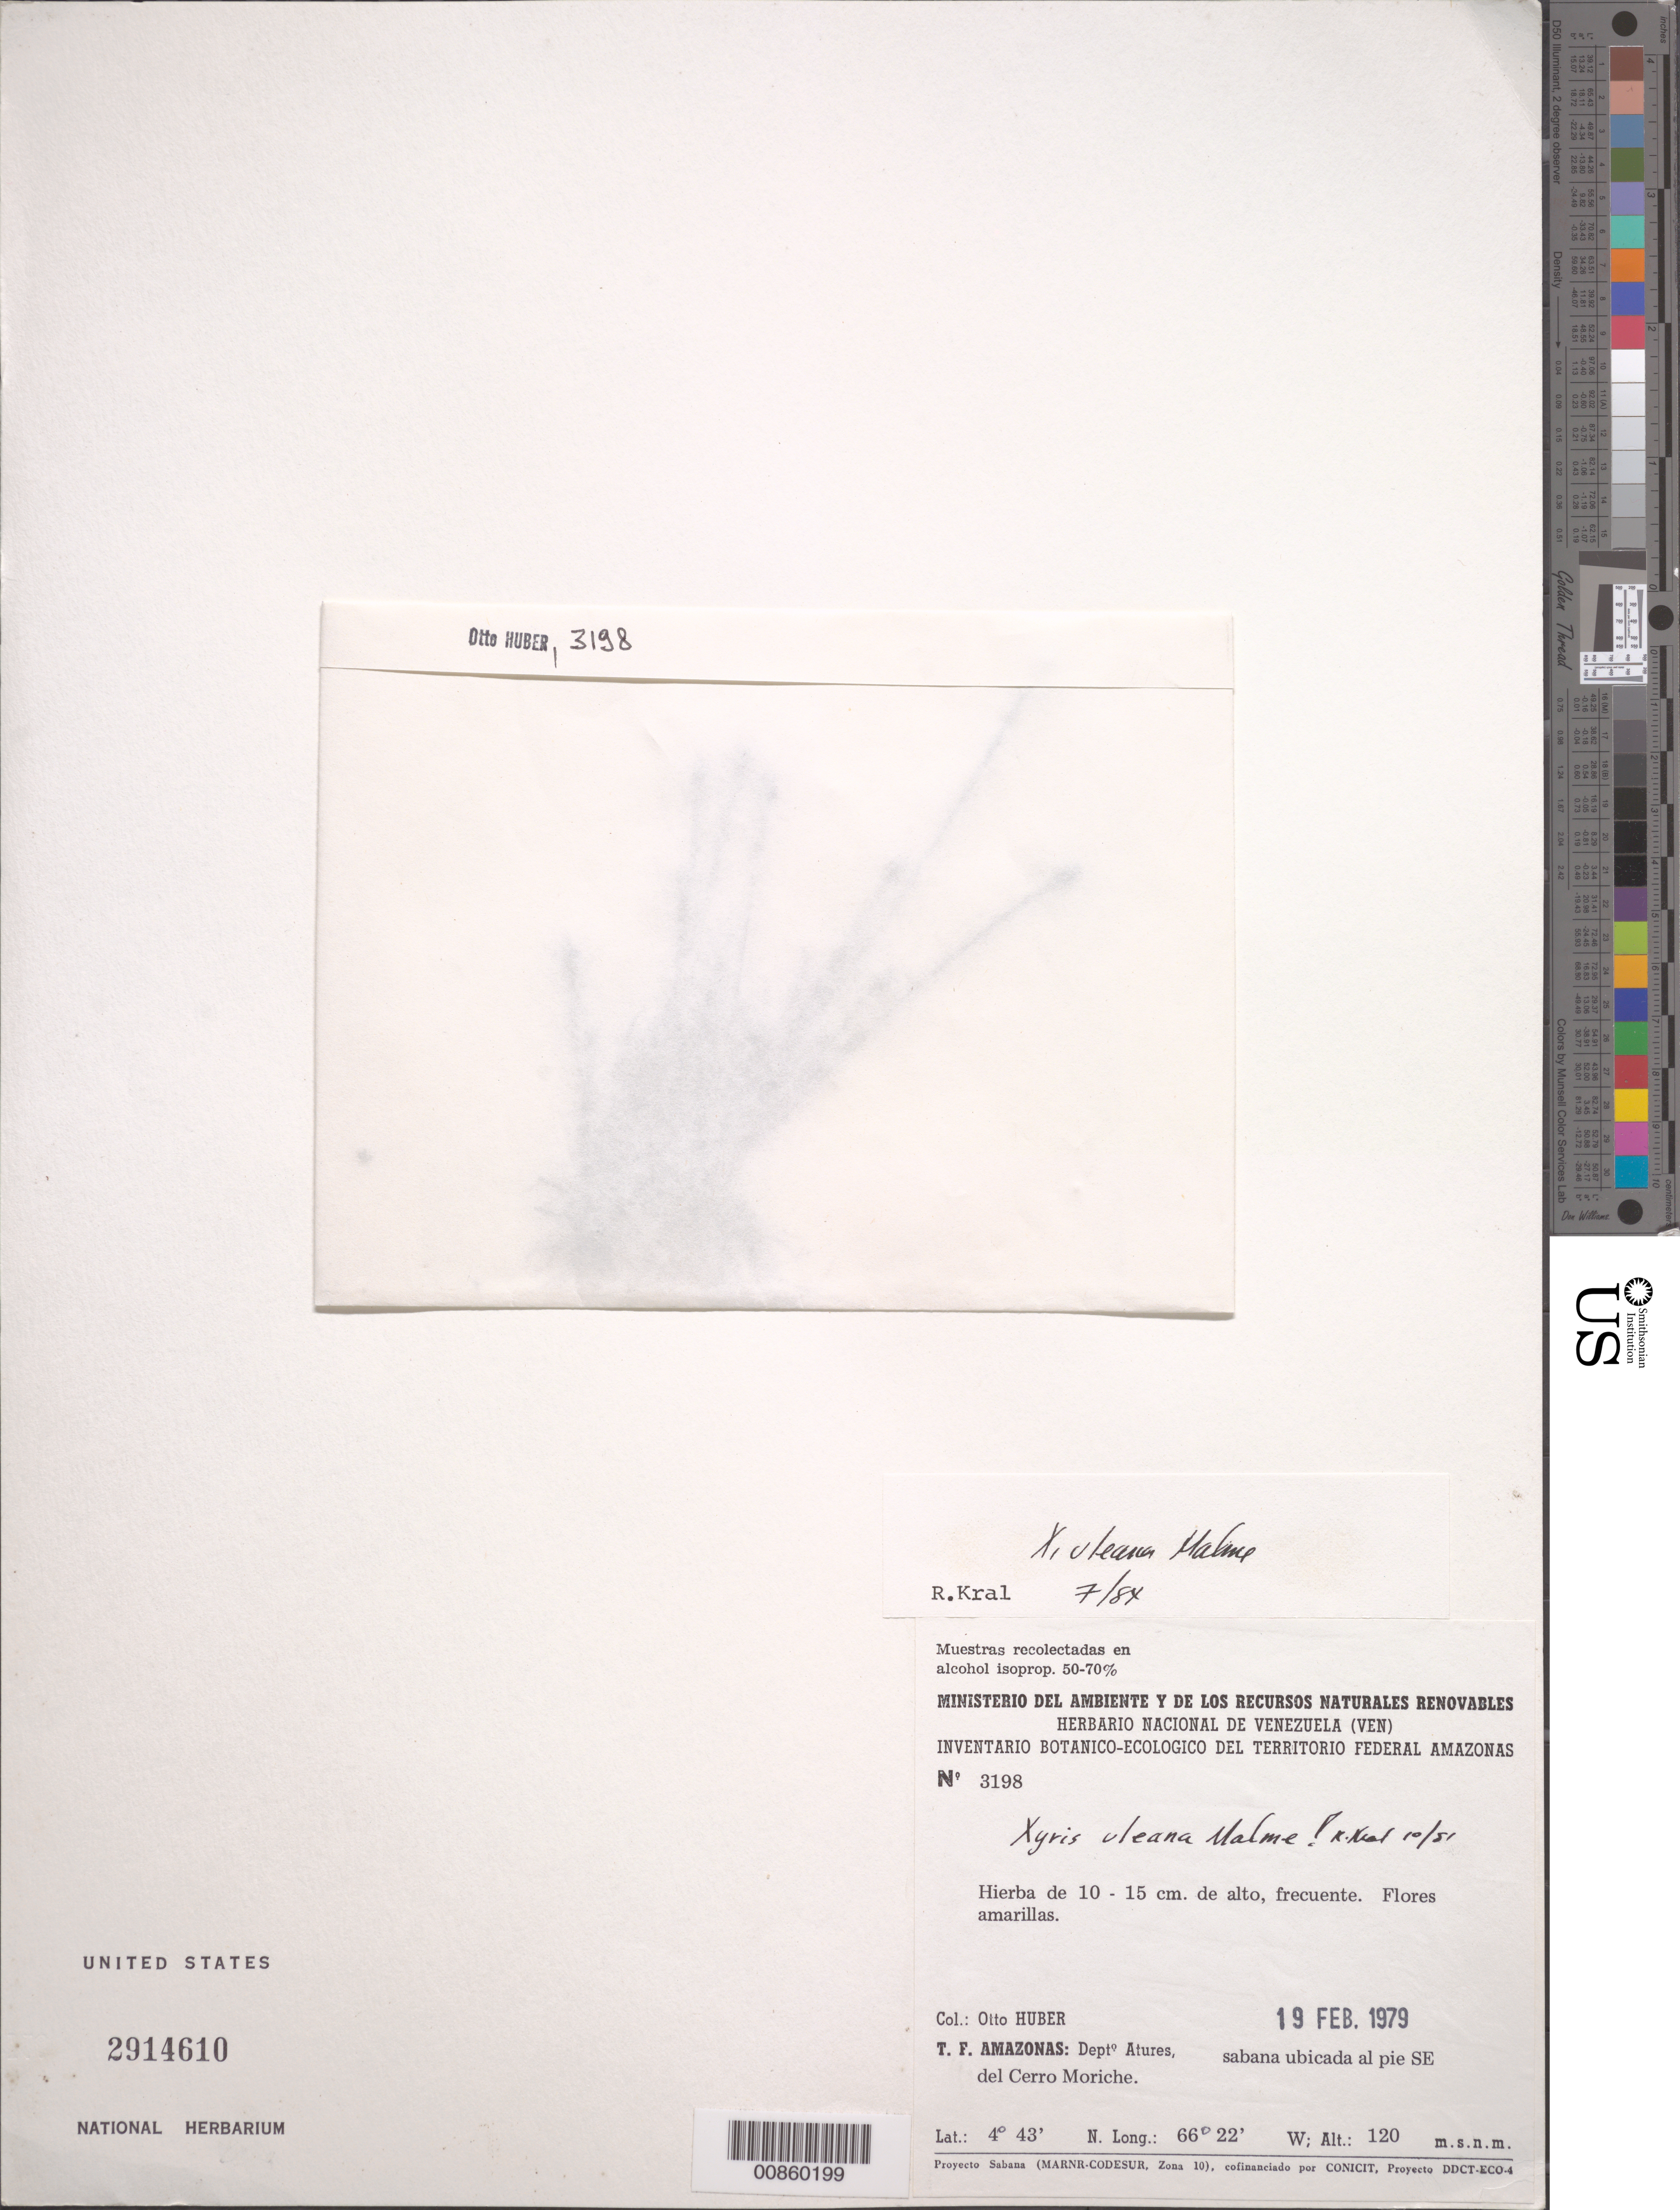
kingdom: Plantae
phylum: Tracheophyta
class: Liliopsida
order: Poales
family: Xyridaceae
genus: Xyris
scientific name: Xyris uleana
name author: Malme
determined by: Kral, Robert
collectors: O. Huber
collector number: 3198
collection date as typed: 19-Feb-79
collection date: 1979-02-19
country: Venezuela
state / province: Amazonas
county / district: Atures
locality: SE del Cerro Moriche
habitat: Sabana.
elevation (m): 120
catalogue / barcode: US 2914610